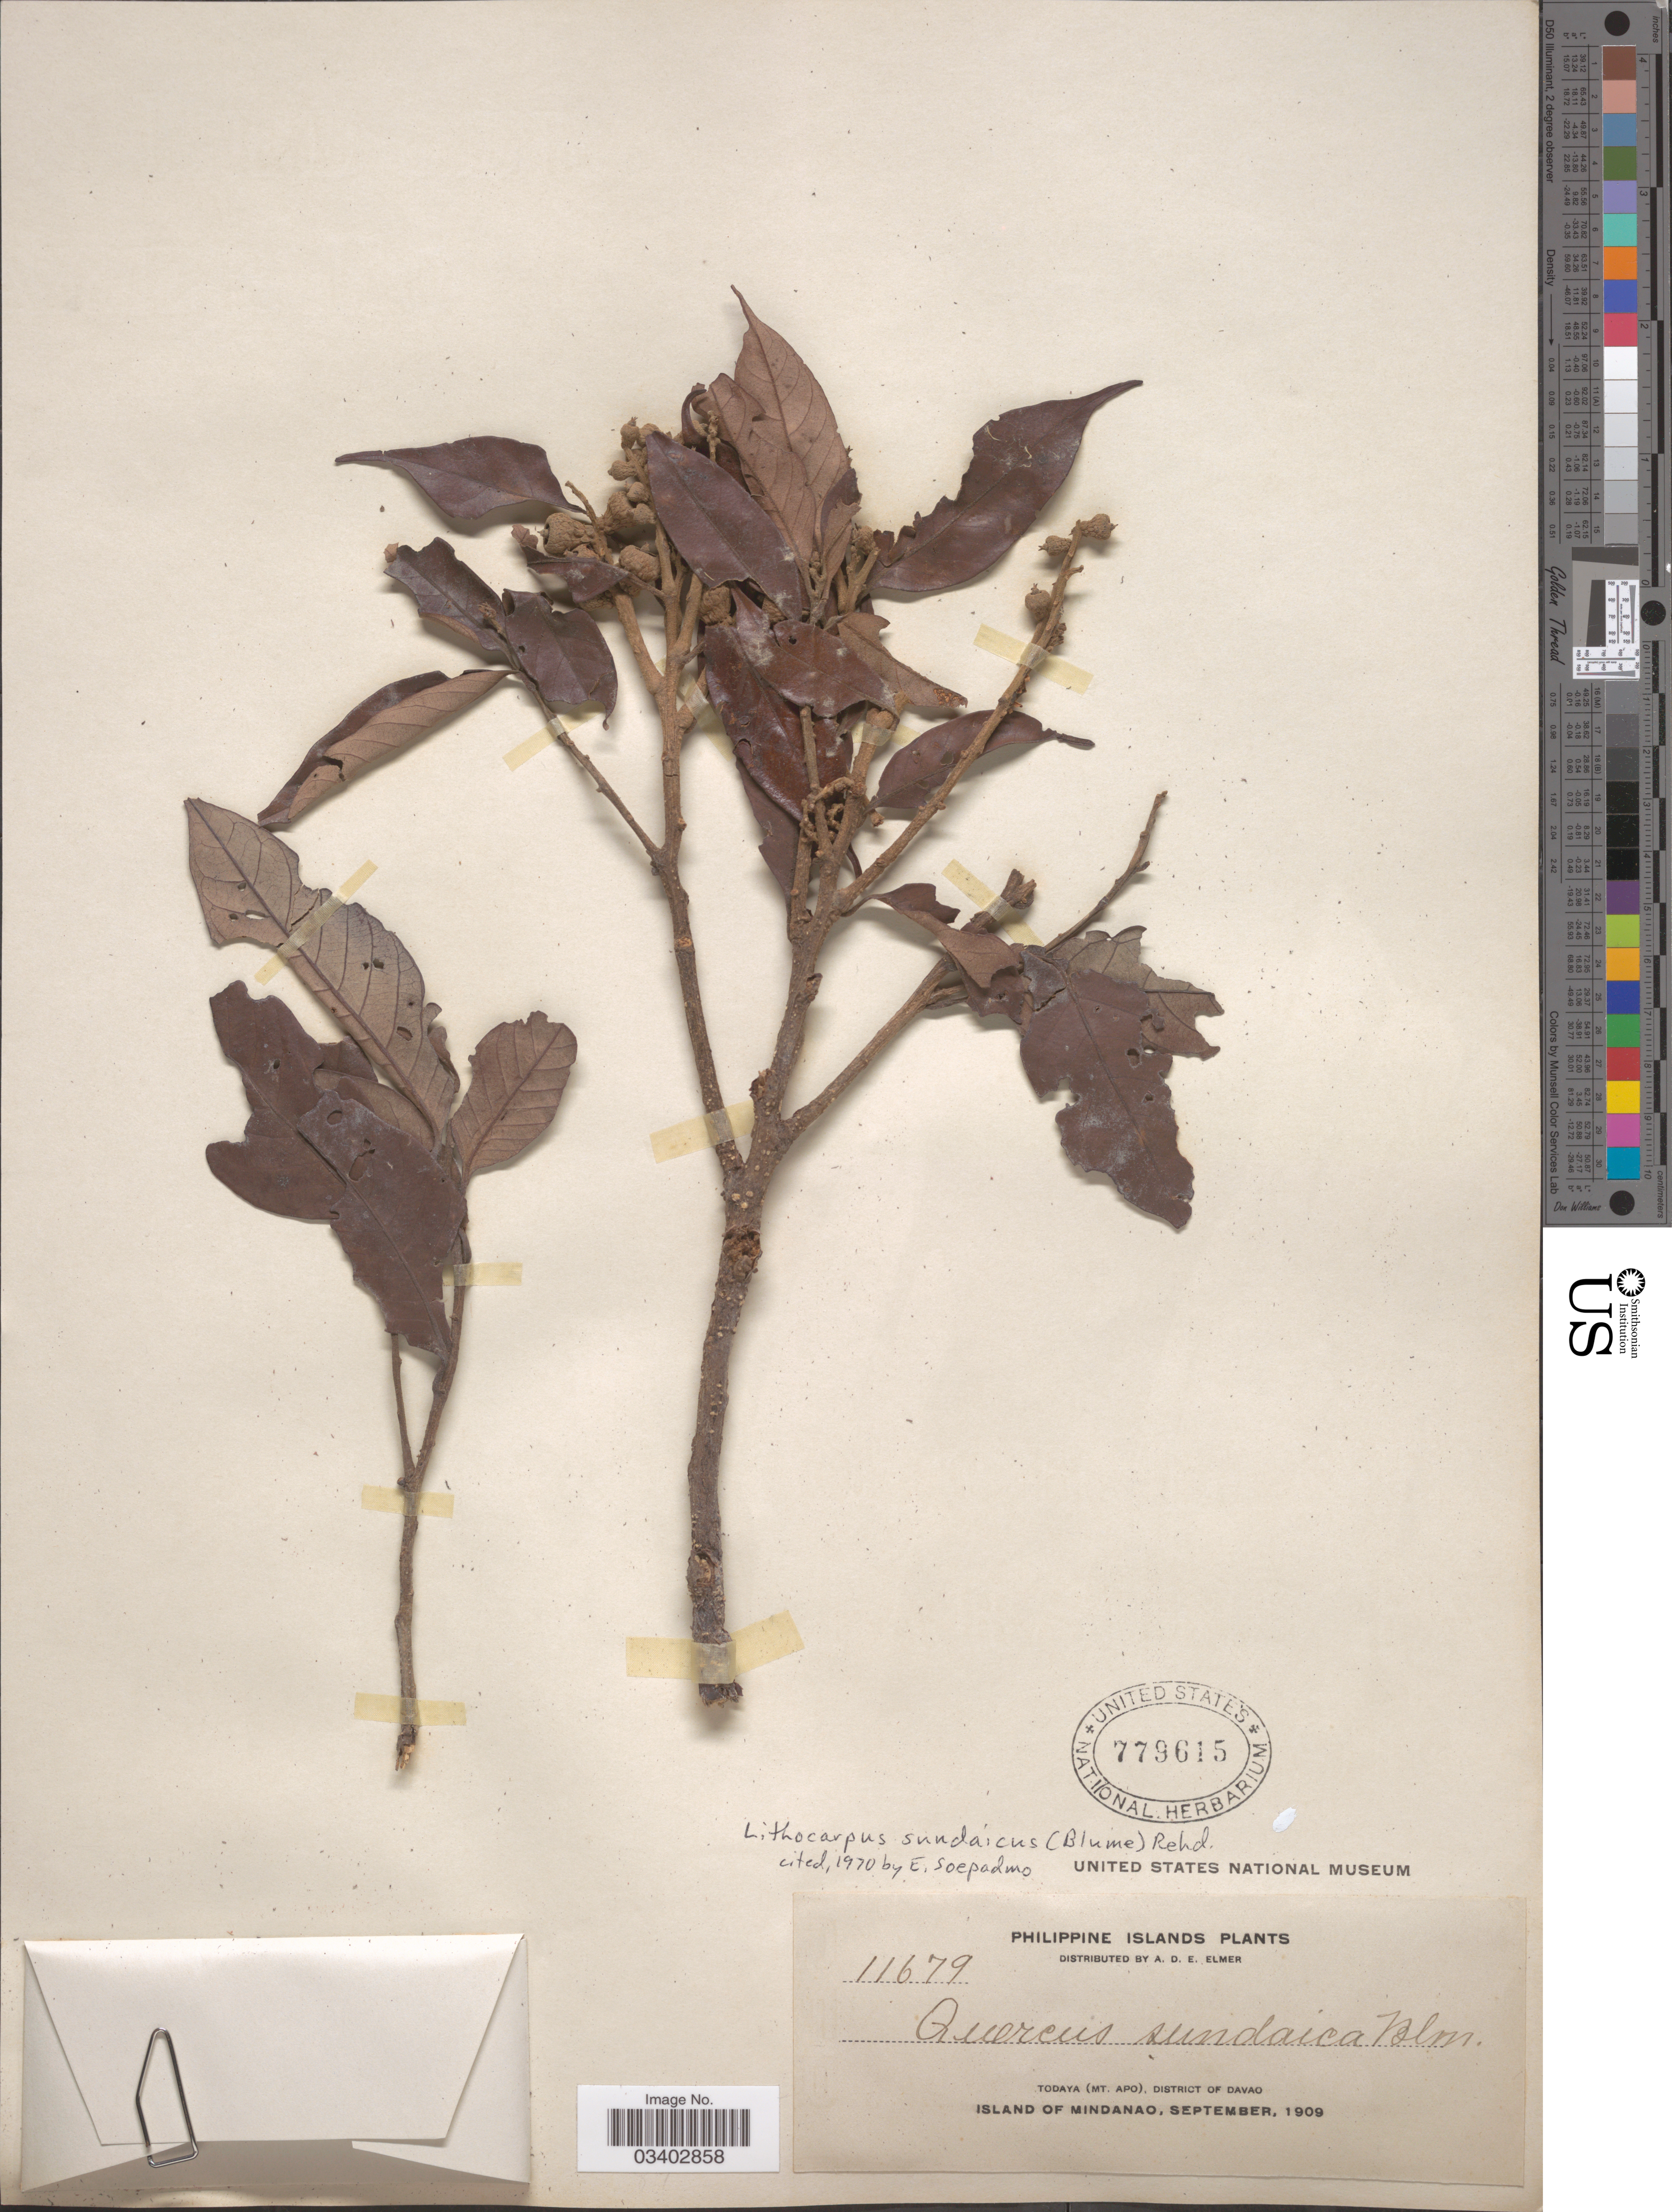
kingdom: Plantae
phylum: Tracheophyta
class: Magnoliopsida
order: Fagales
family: Fagaceae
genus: Lithocarpus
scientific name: Lithocarpus sundaicus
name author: (Blume) Rehder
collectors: A. D. E. Elmer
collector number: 11679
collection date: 1909-09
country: Philippines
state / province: Davao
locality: Todaya (Mt. Apo), District of Davao. Island of Mindanao.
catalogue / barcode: US 779615